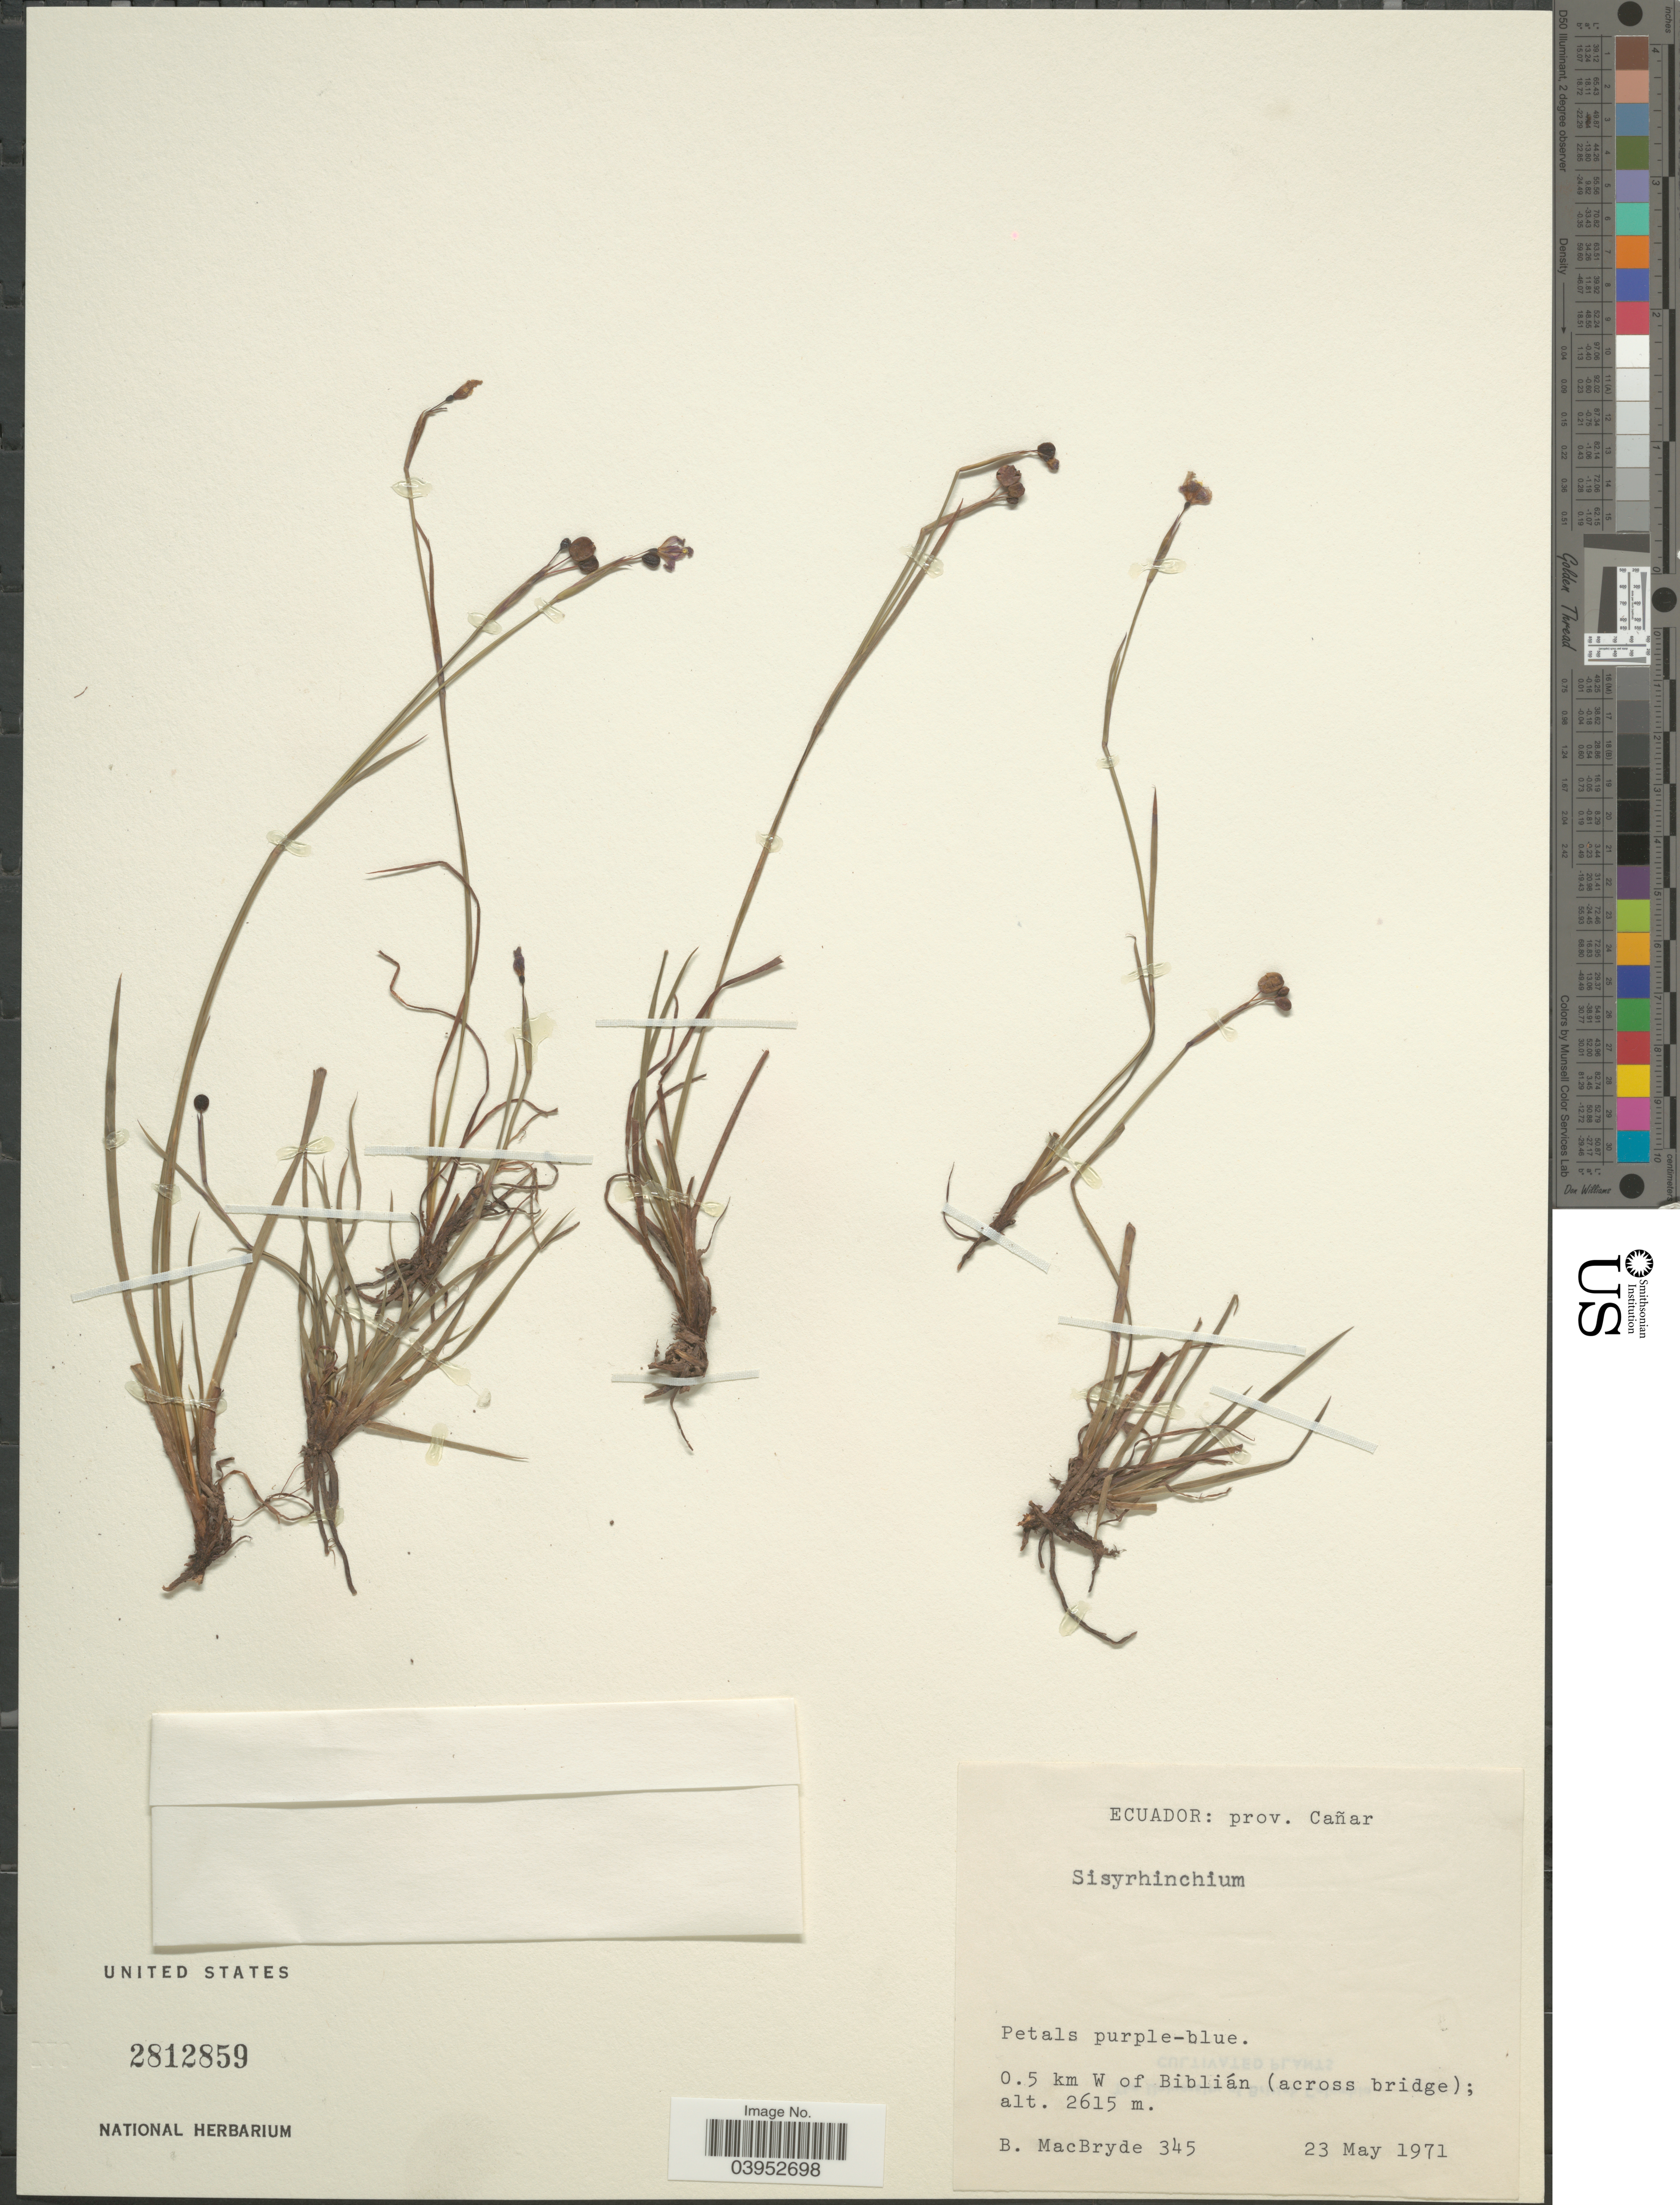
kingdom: Plantae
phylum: Tracheophyta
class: Liliopsida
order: Asparagales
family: Iridaceae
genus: Sisyrinchium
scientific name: Sisyrinchium sp.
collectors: B. MacBryde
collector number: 345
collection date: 1971-05-23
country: Ecuador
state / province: Cañar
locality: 0.5 km W of Biblián (across bridge).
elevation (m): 2615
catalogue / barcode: US 2812859